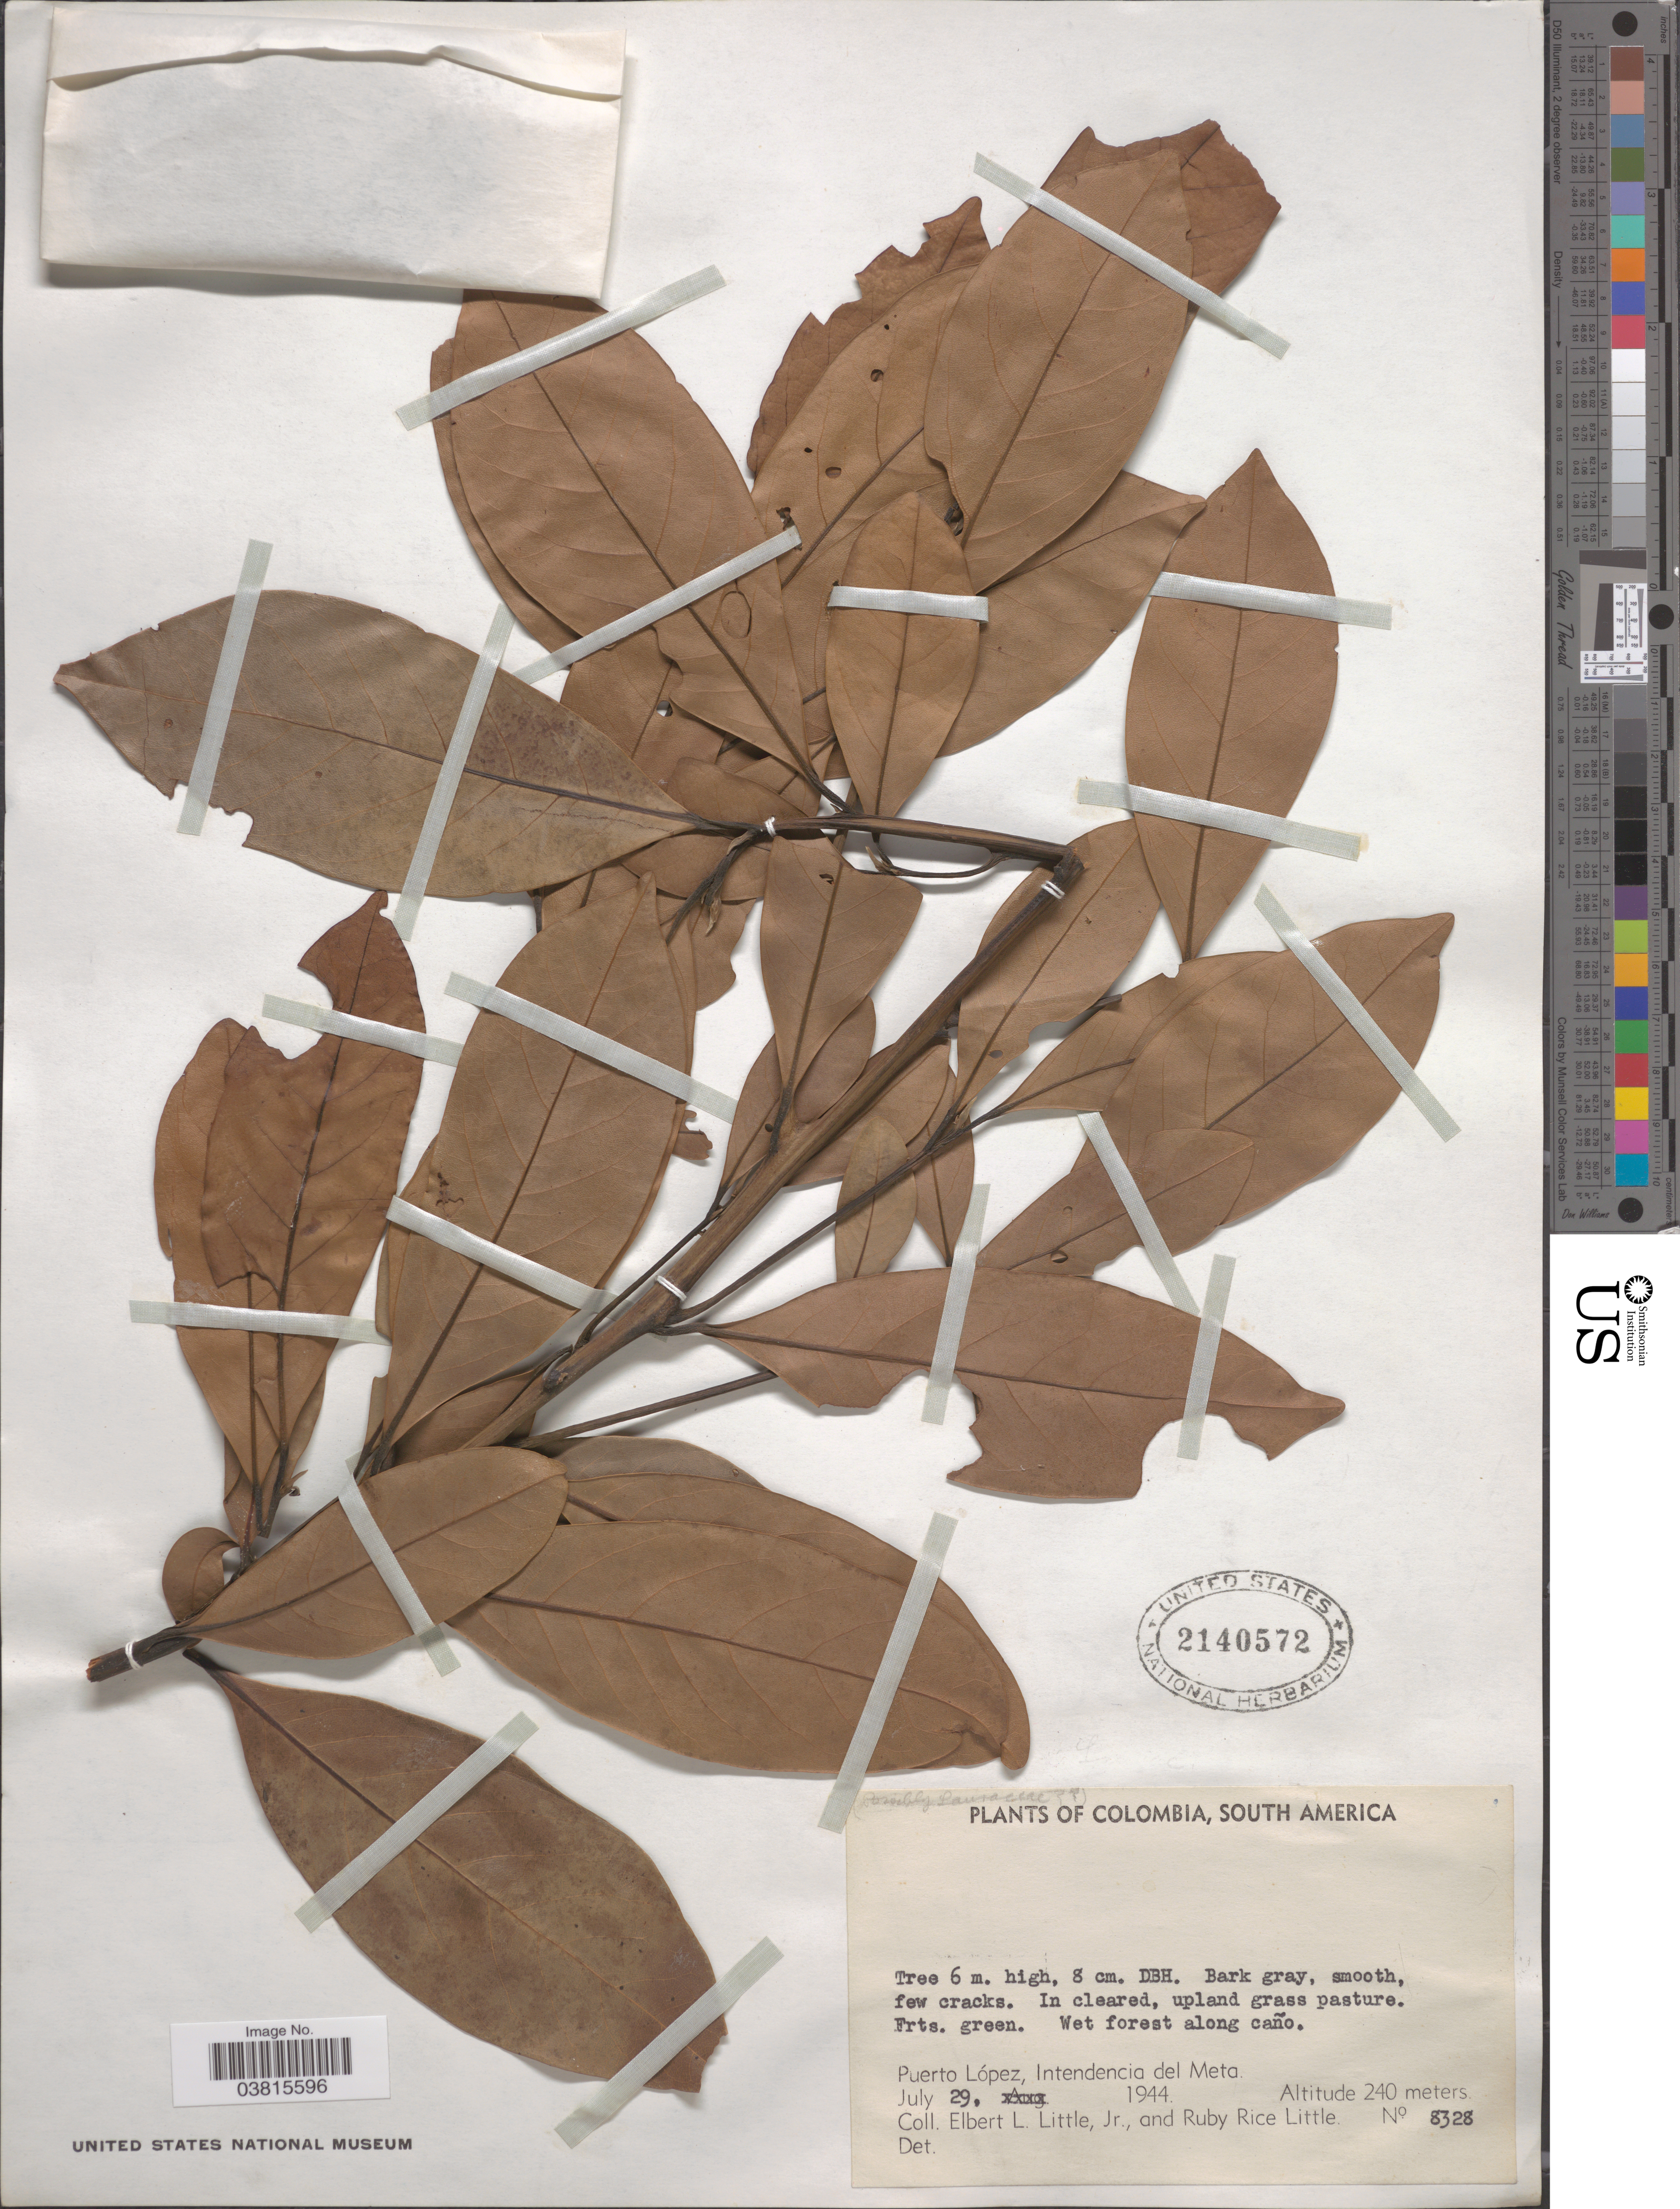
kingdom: Plantae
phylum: Tracheophyta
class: Magnoliopsida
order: Laurales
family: Lauraceae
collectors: E. L. Little & R. R. Little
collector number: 8328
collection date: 1944-07-29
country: Colombia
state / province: Meta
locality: Wet forest along caño. Puerto López, Intendencia del Meta.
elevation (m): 240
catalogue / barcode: US 2140572